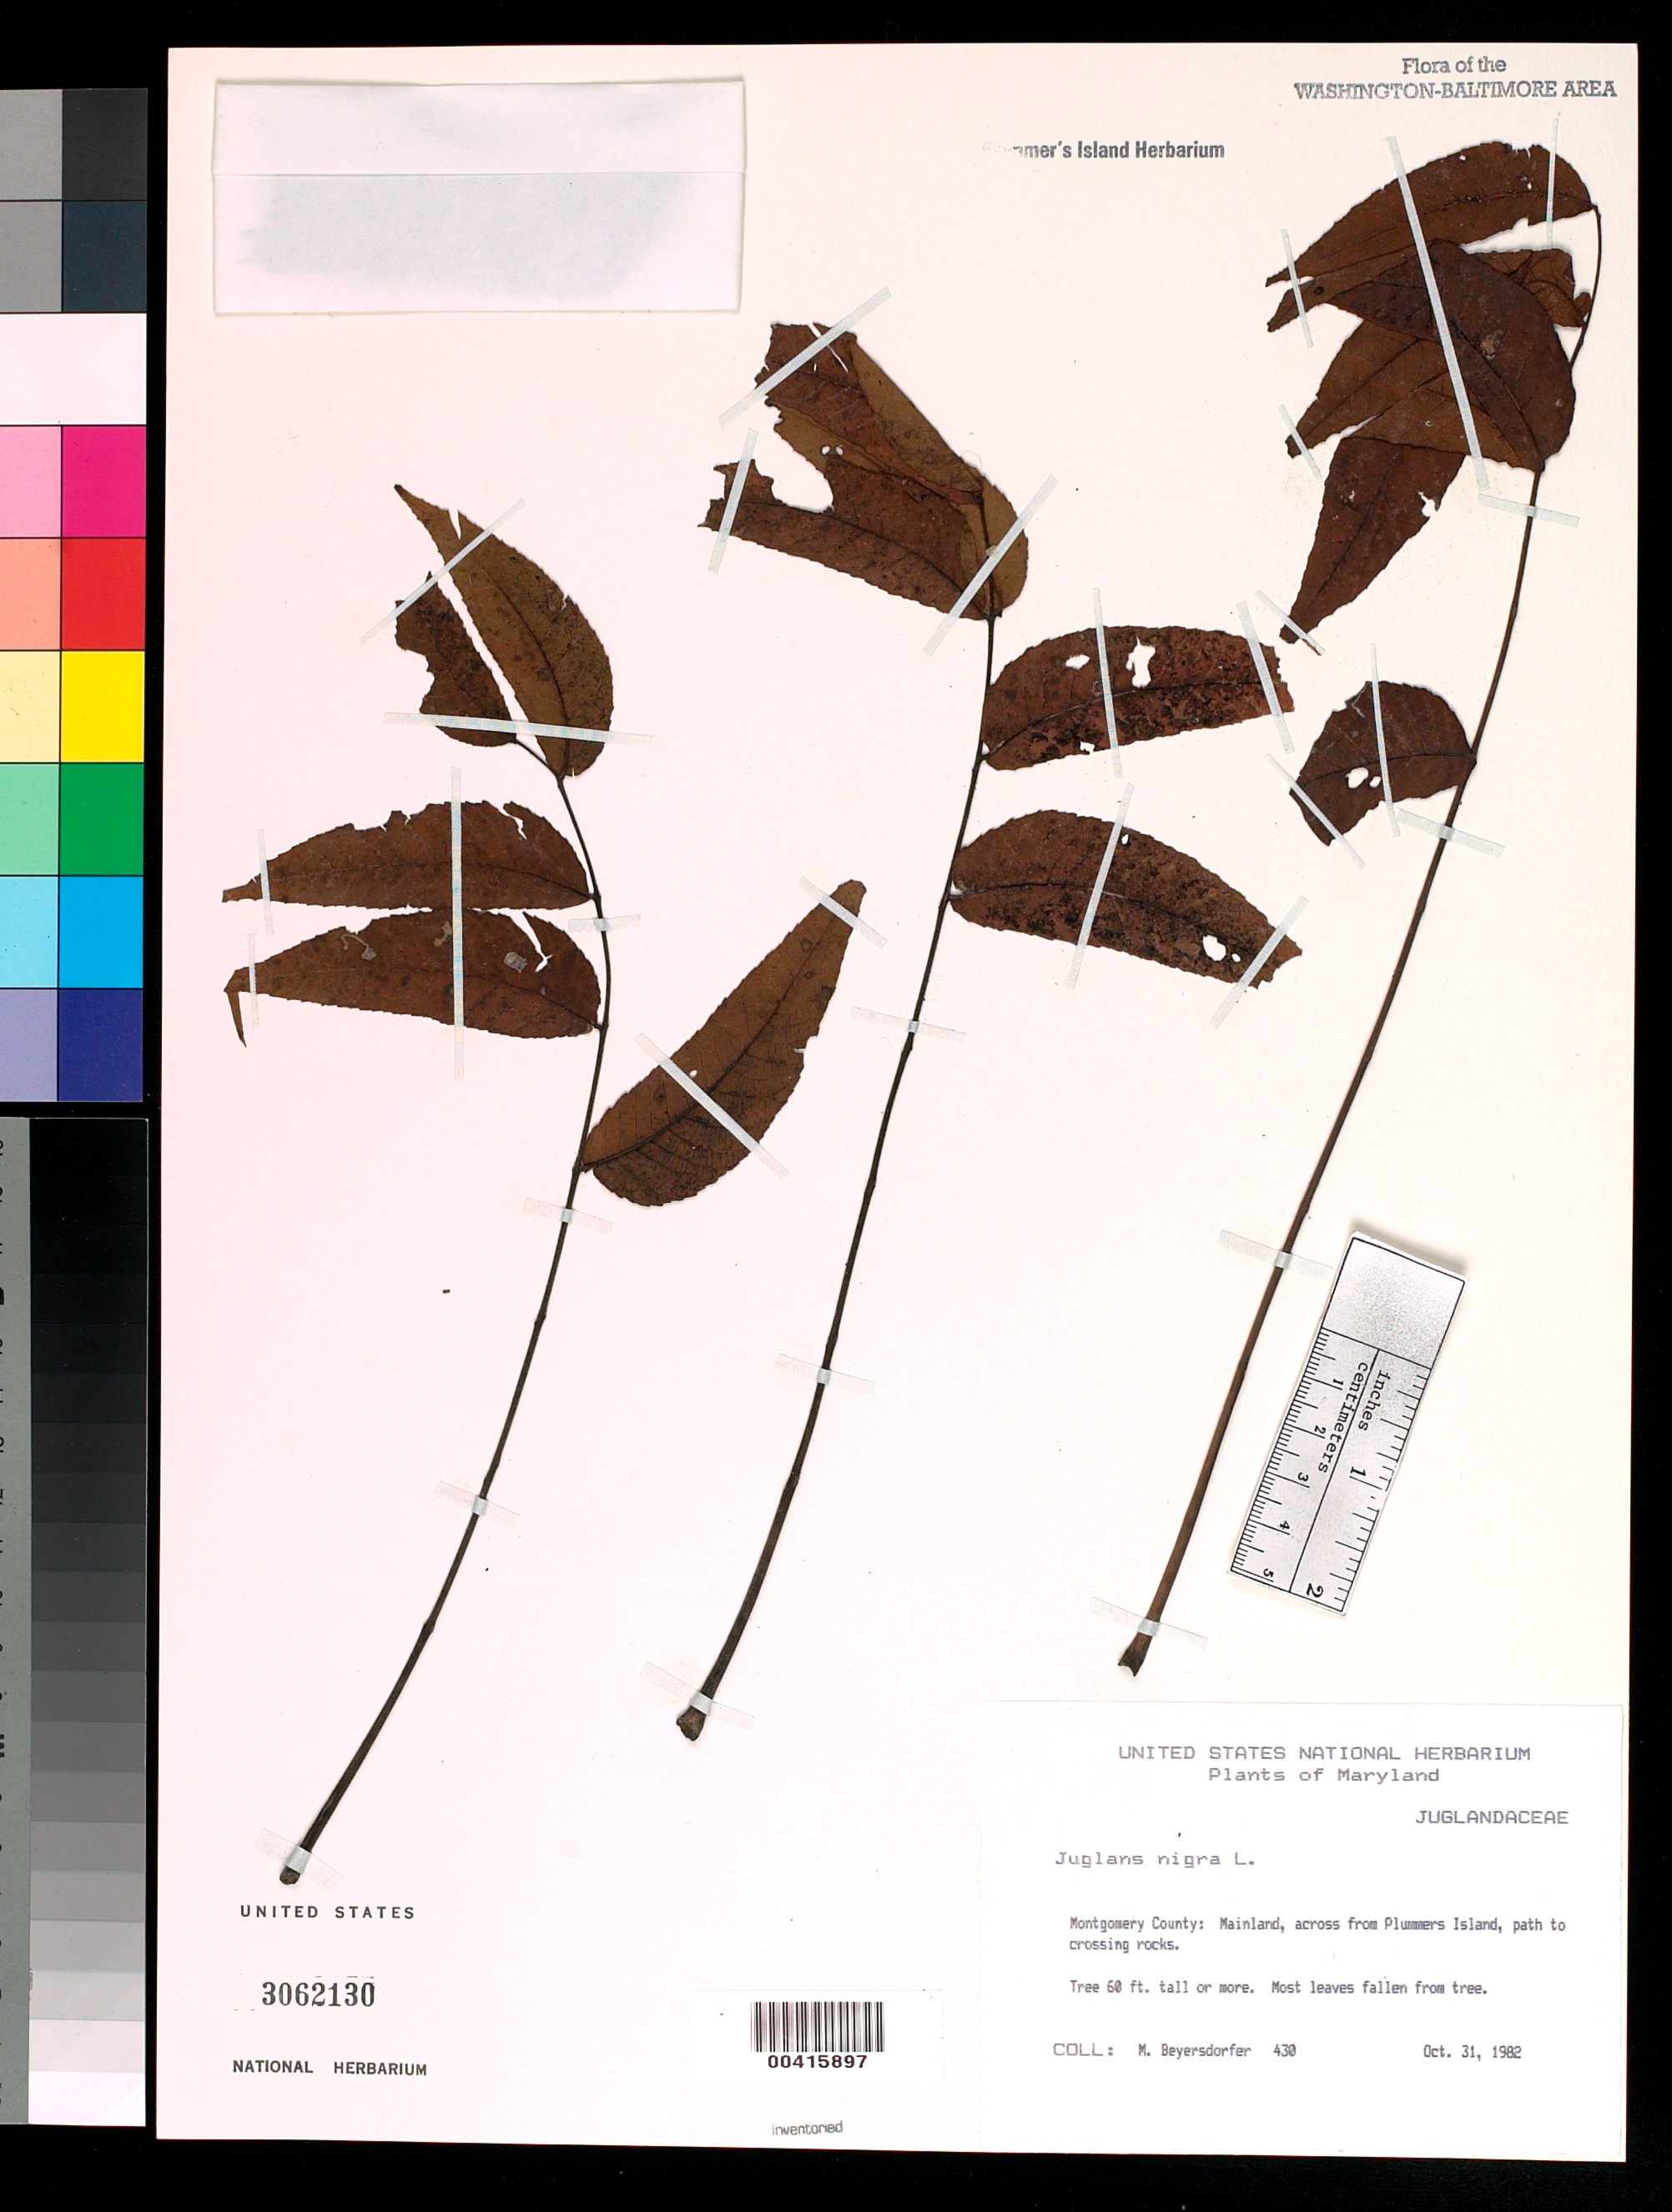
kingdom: Plantae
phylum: Tracheophyta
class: Magnoliopsida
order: Fagales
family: Juglandaceae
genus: Juglans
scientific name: Juglans nigra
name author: L.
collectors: M. Beyersdorfer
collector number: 430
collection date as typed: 31 Oct 1982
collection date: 1982-10-31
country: United States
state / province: Maryland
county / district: Montgomery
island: Plummers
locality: Plummer's Island; path to Crossing Rocks C. & O. Canal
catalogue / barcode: US 3062130